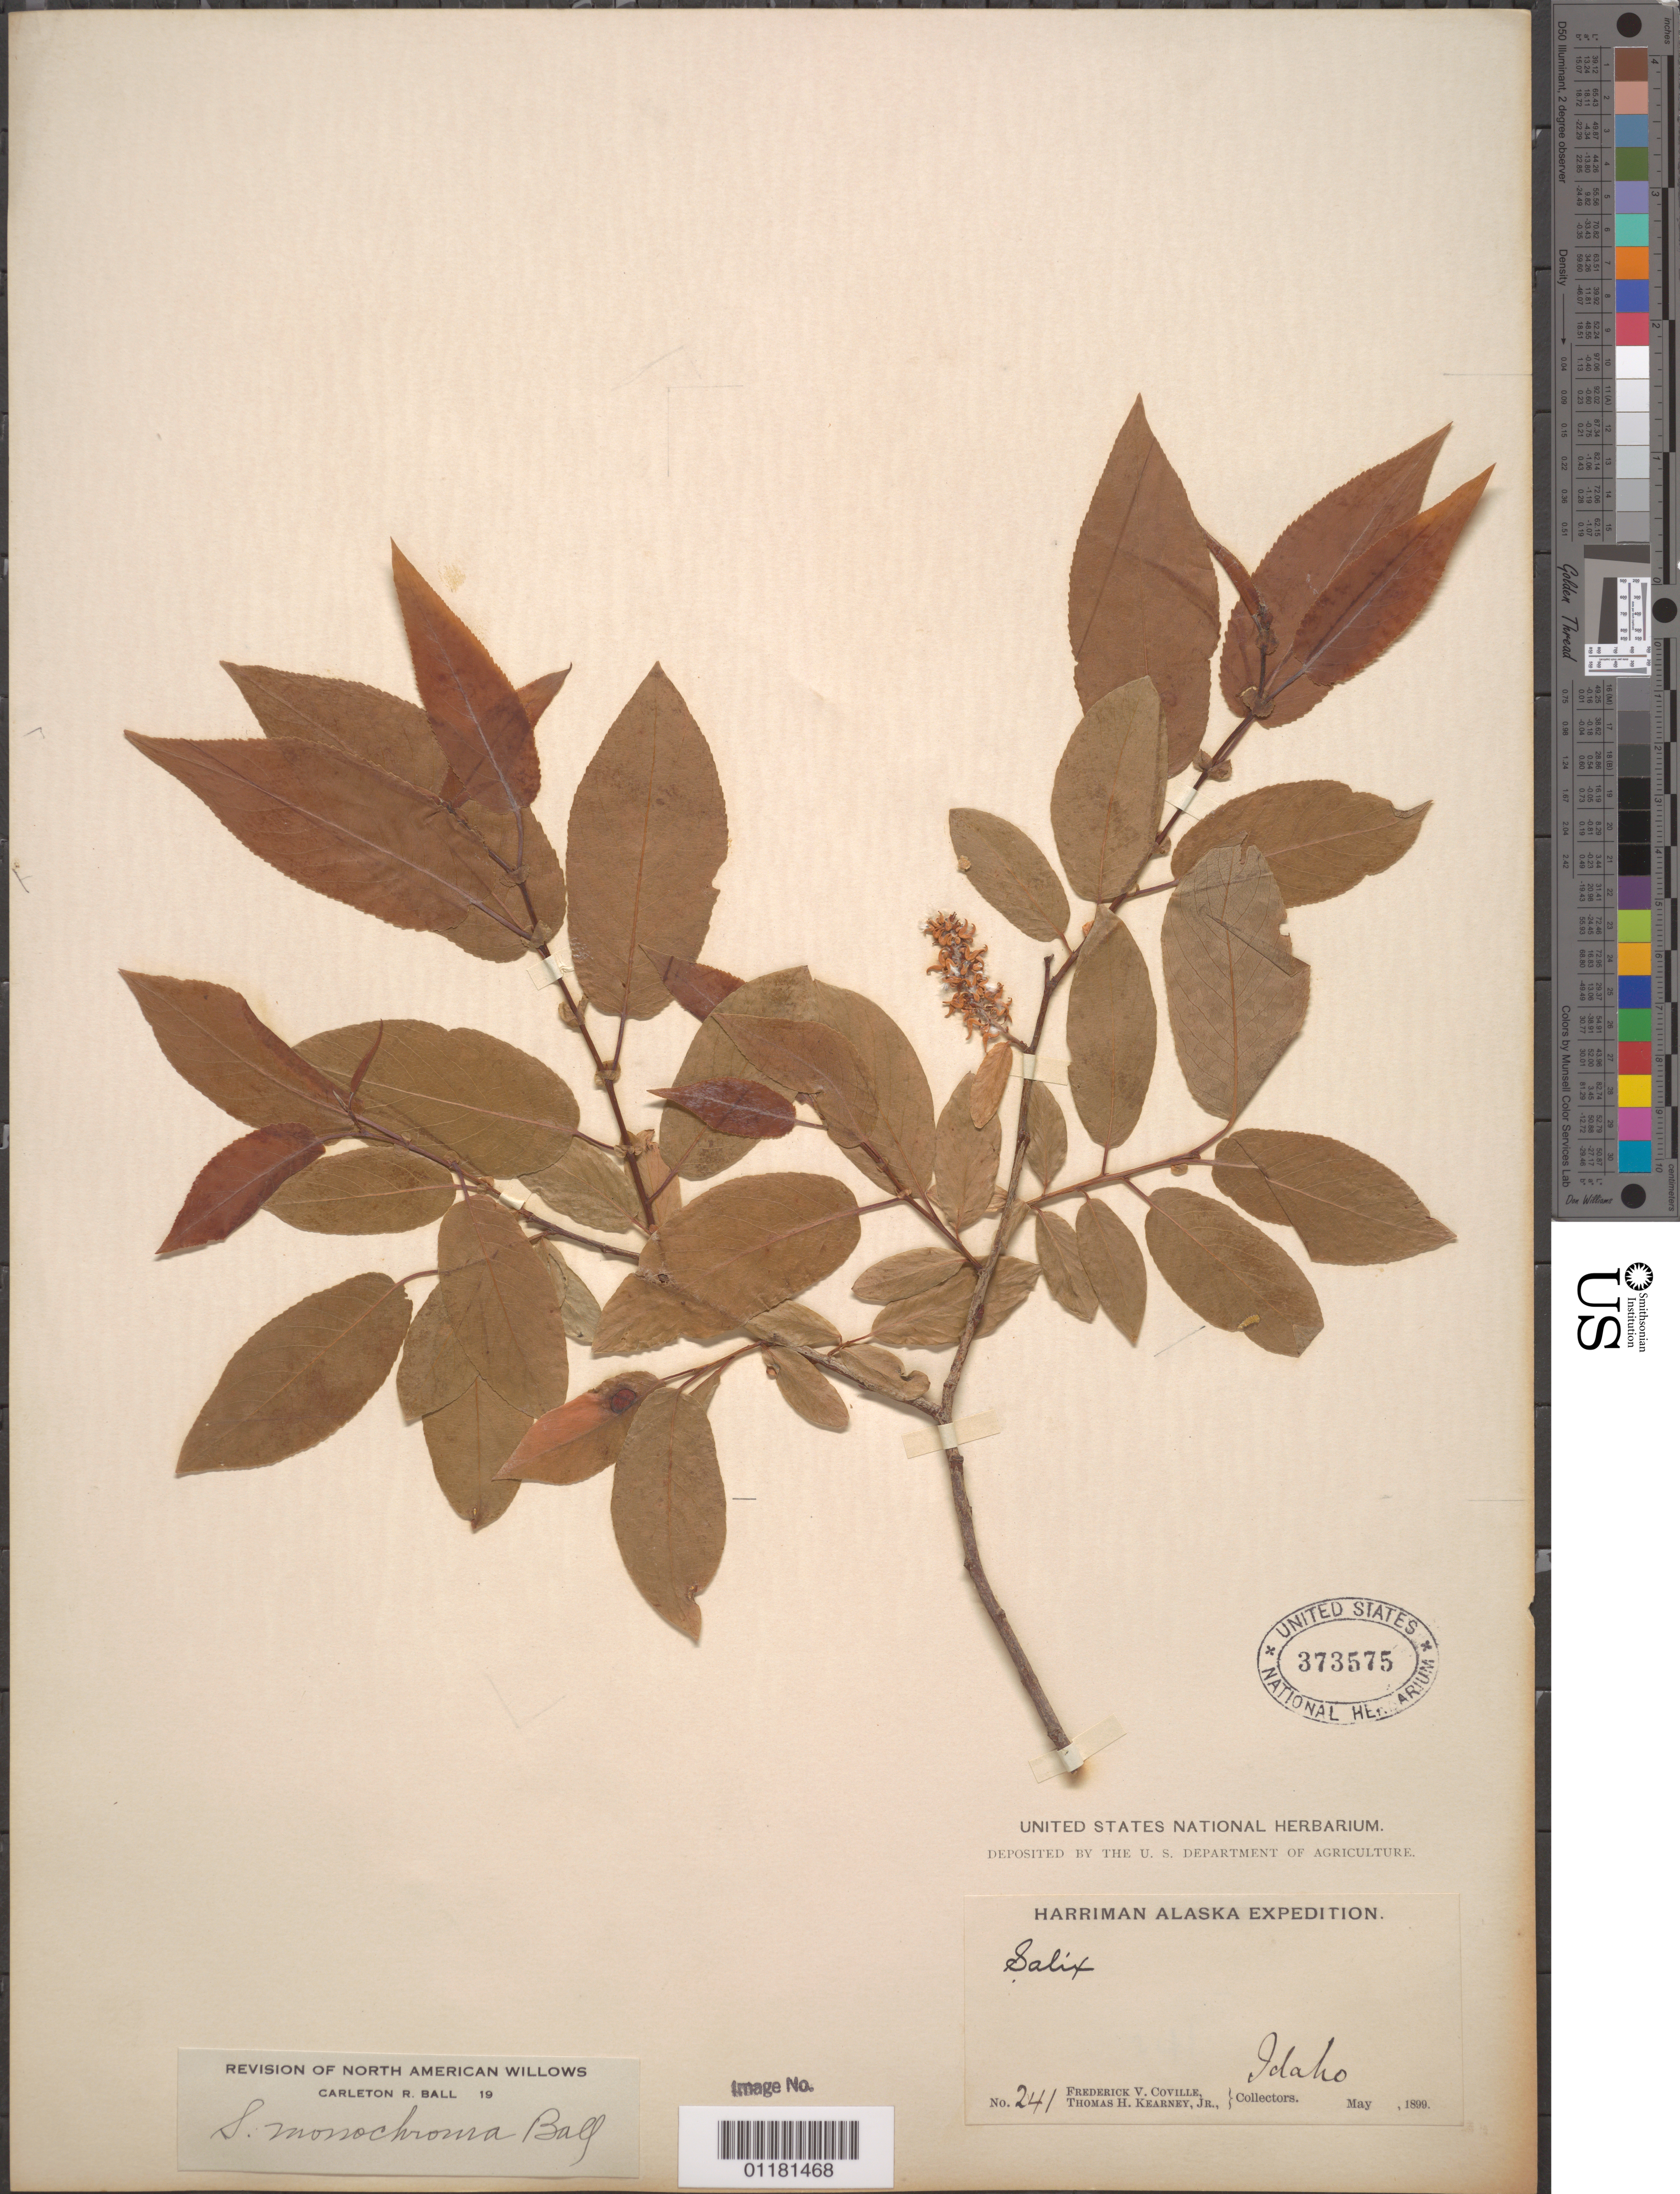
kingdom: Plantae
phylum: Tracheophyta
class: Magnoliopsida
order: Malpighiales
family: Salicaceae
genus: Salix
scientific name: Salix monochroma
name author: C.R. Ball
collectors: F. V. Coville & T. H. Kearney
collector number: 241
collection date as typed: May 1899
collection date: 1899-05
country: United States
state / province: Idaho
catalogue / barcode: US 373575